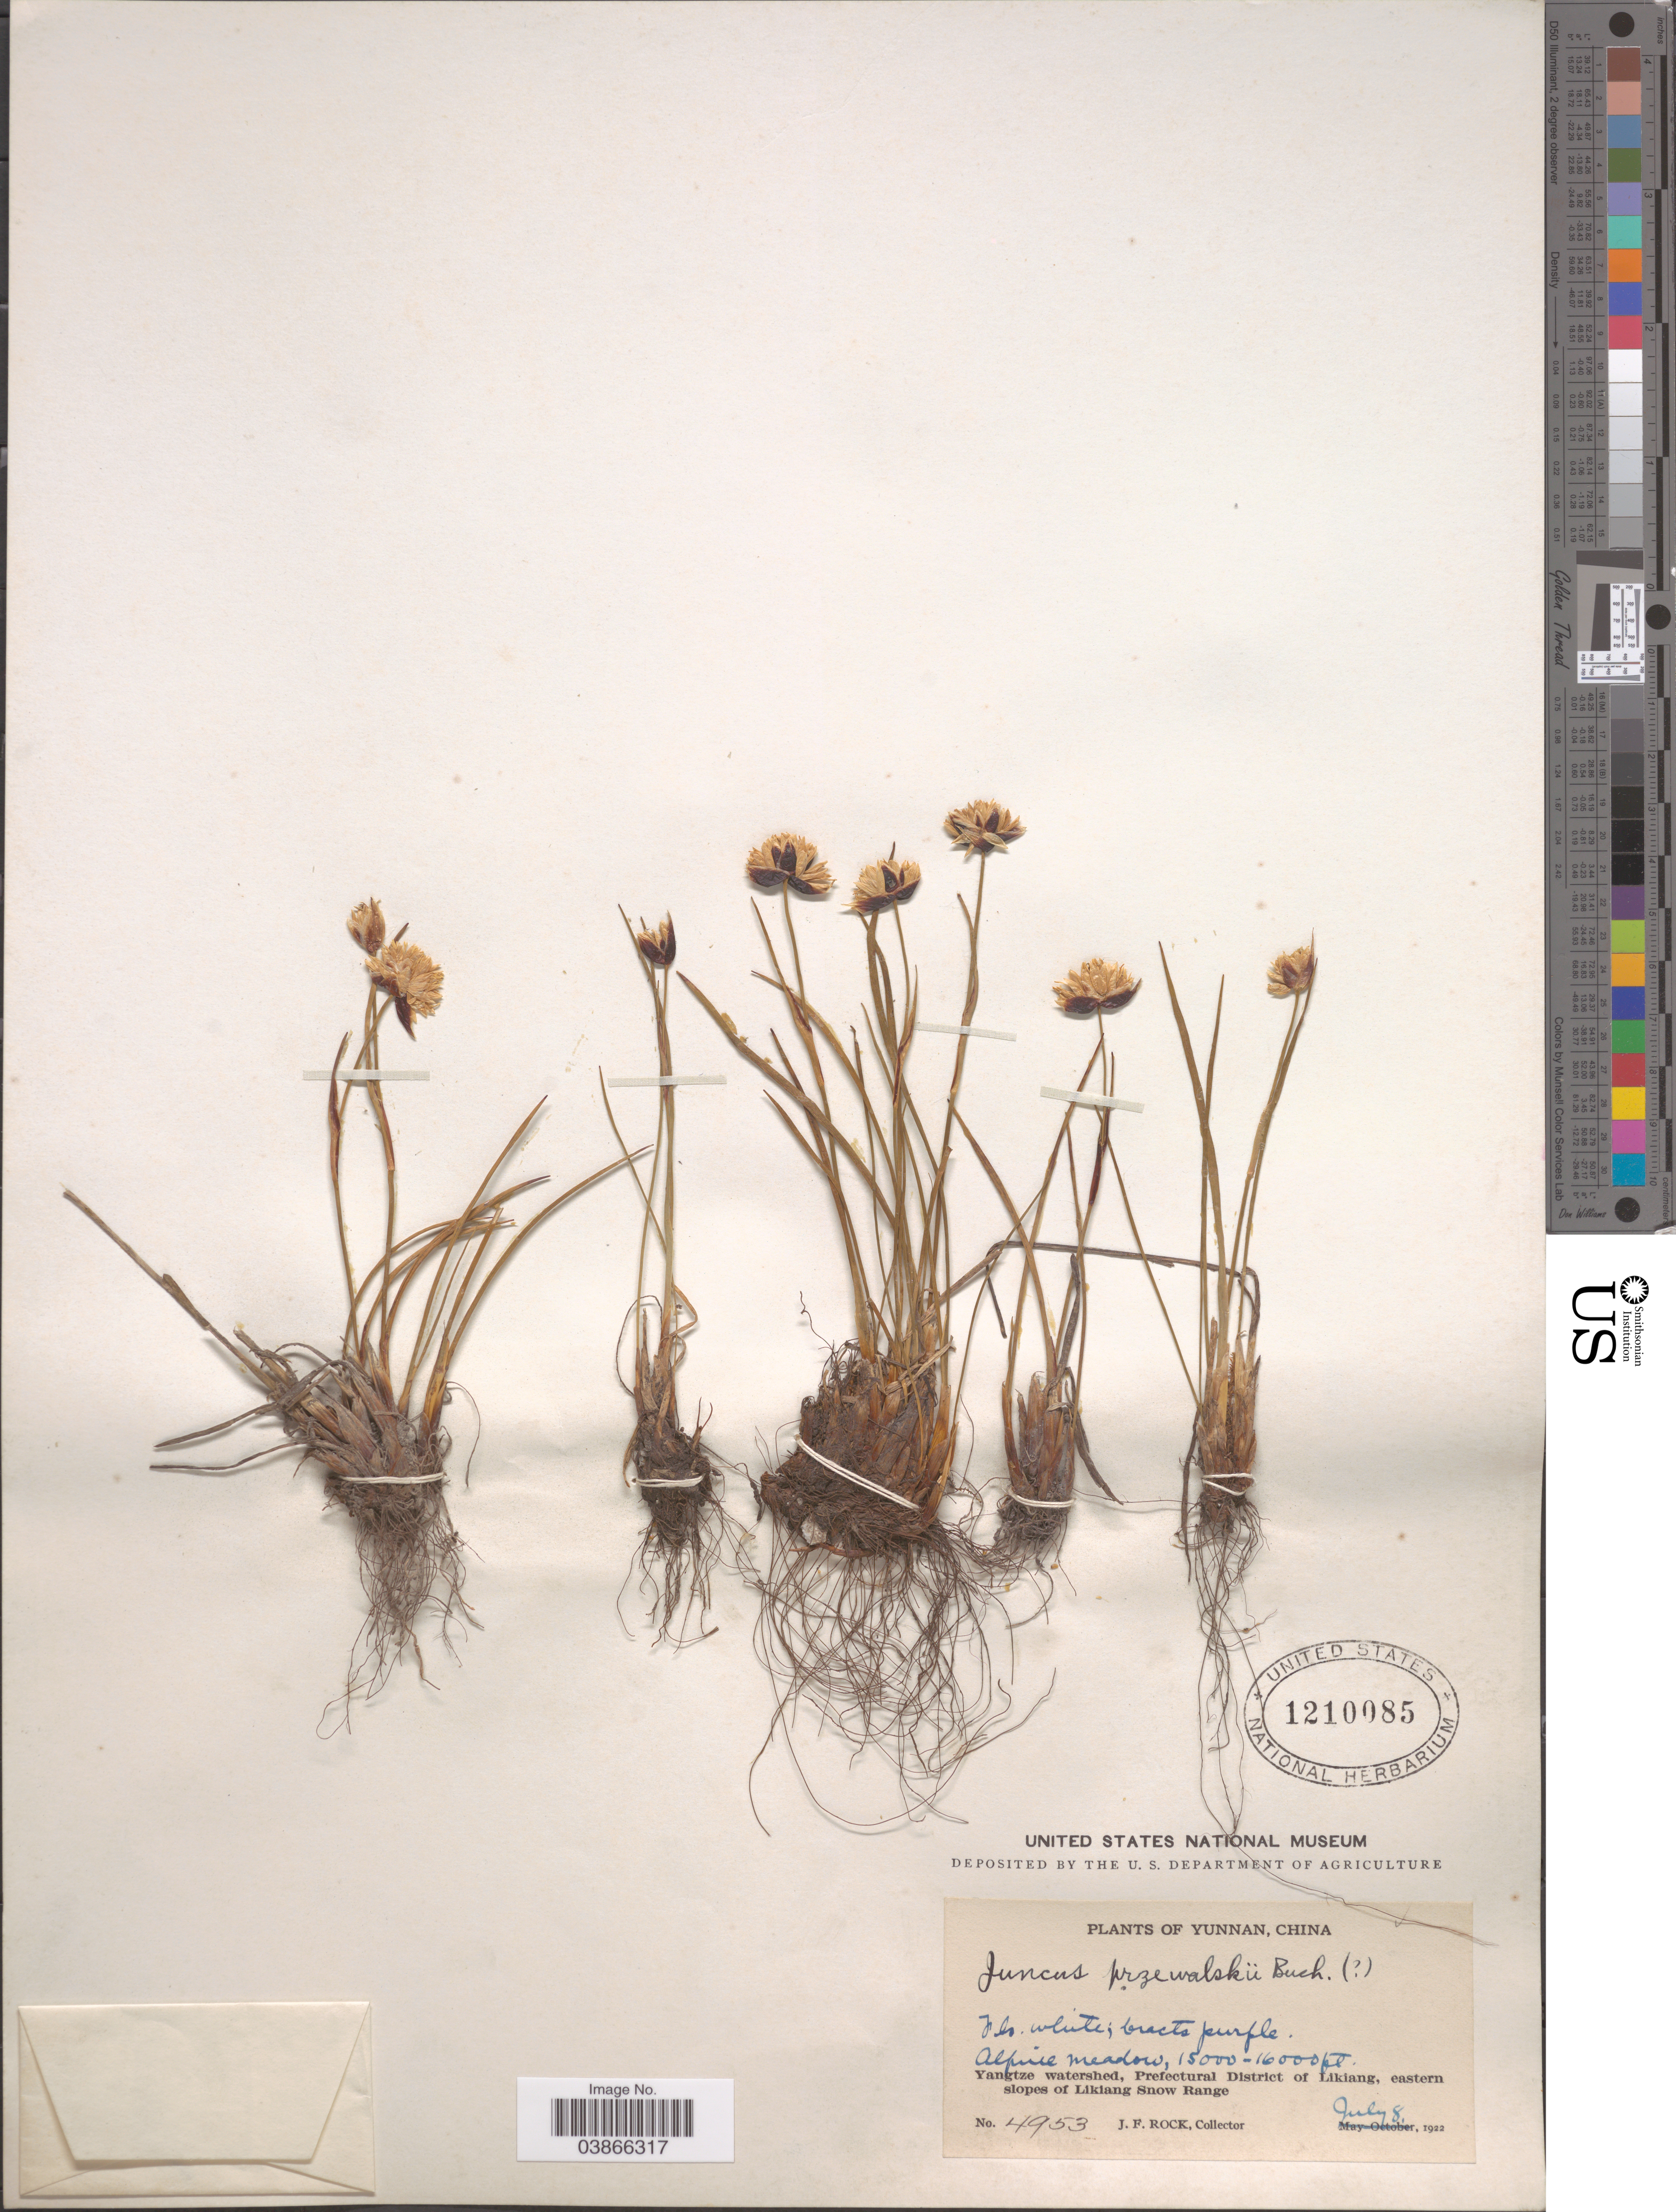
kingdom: Plantae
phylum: Tracheophyta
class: Liliopsida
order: Poales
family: Juncaceae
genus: Juncus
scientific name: Juncus przewalskii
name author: Buchenau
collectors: J. Rock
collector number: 4953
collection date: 1922-07-08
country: China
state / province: Yunnan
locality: Yangtze watershed, Prefectural District of Likiang, eastern slopes of Likiang Snow Range.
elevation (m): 4572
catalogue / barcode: US 1210085